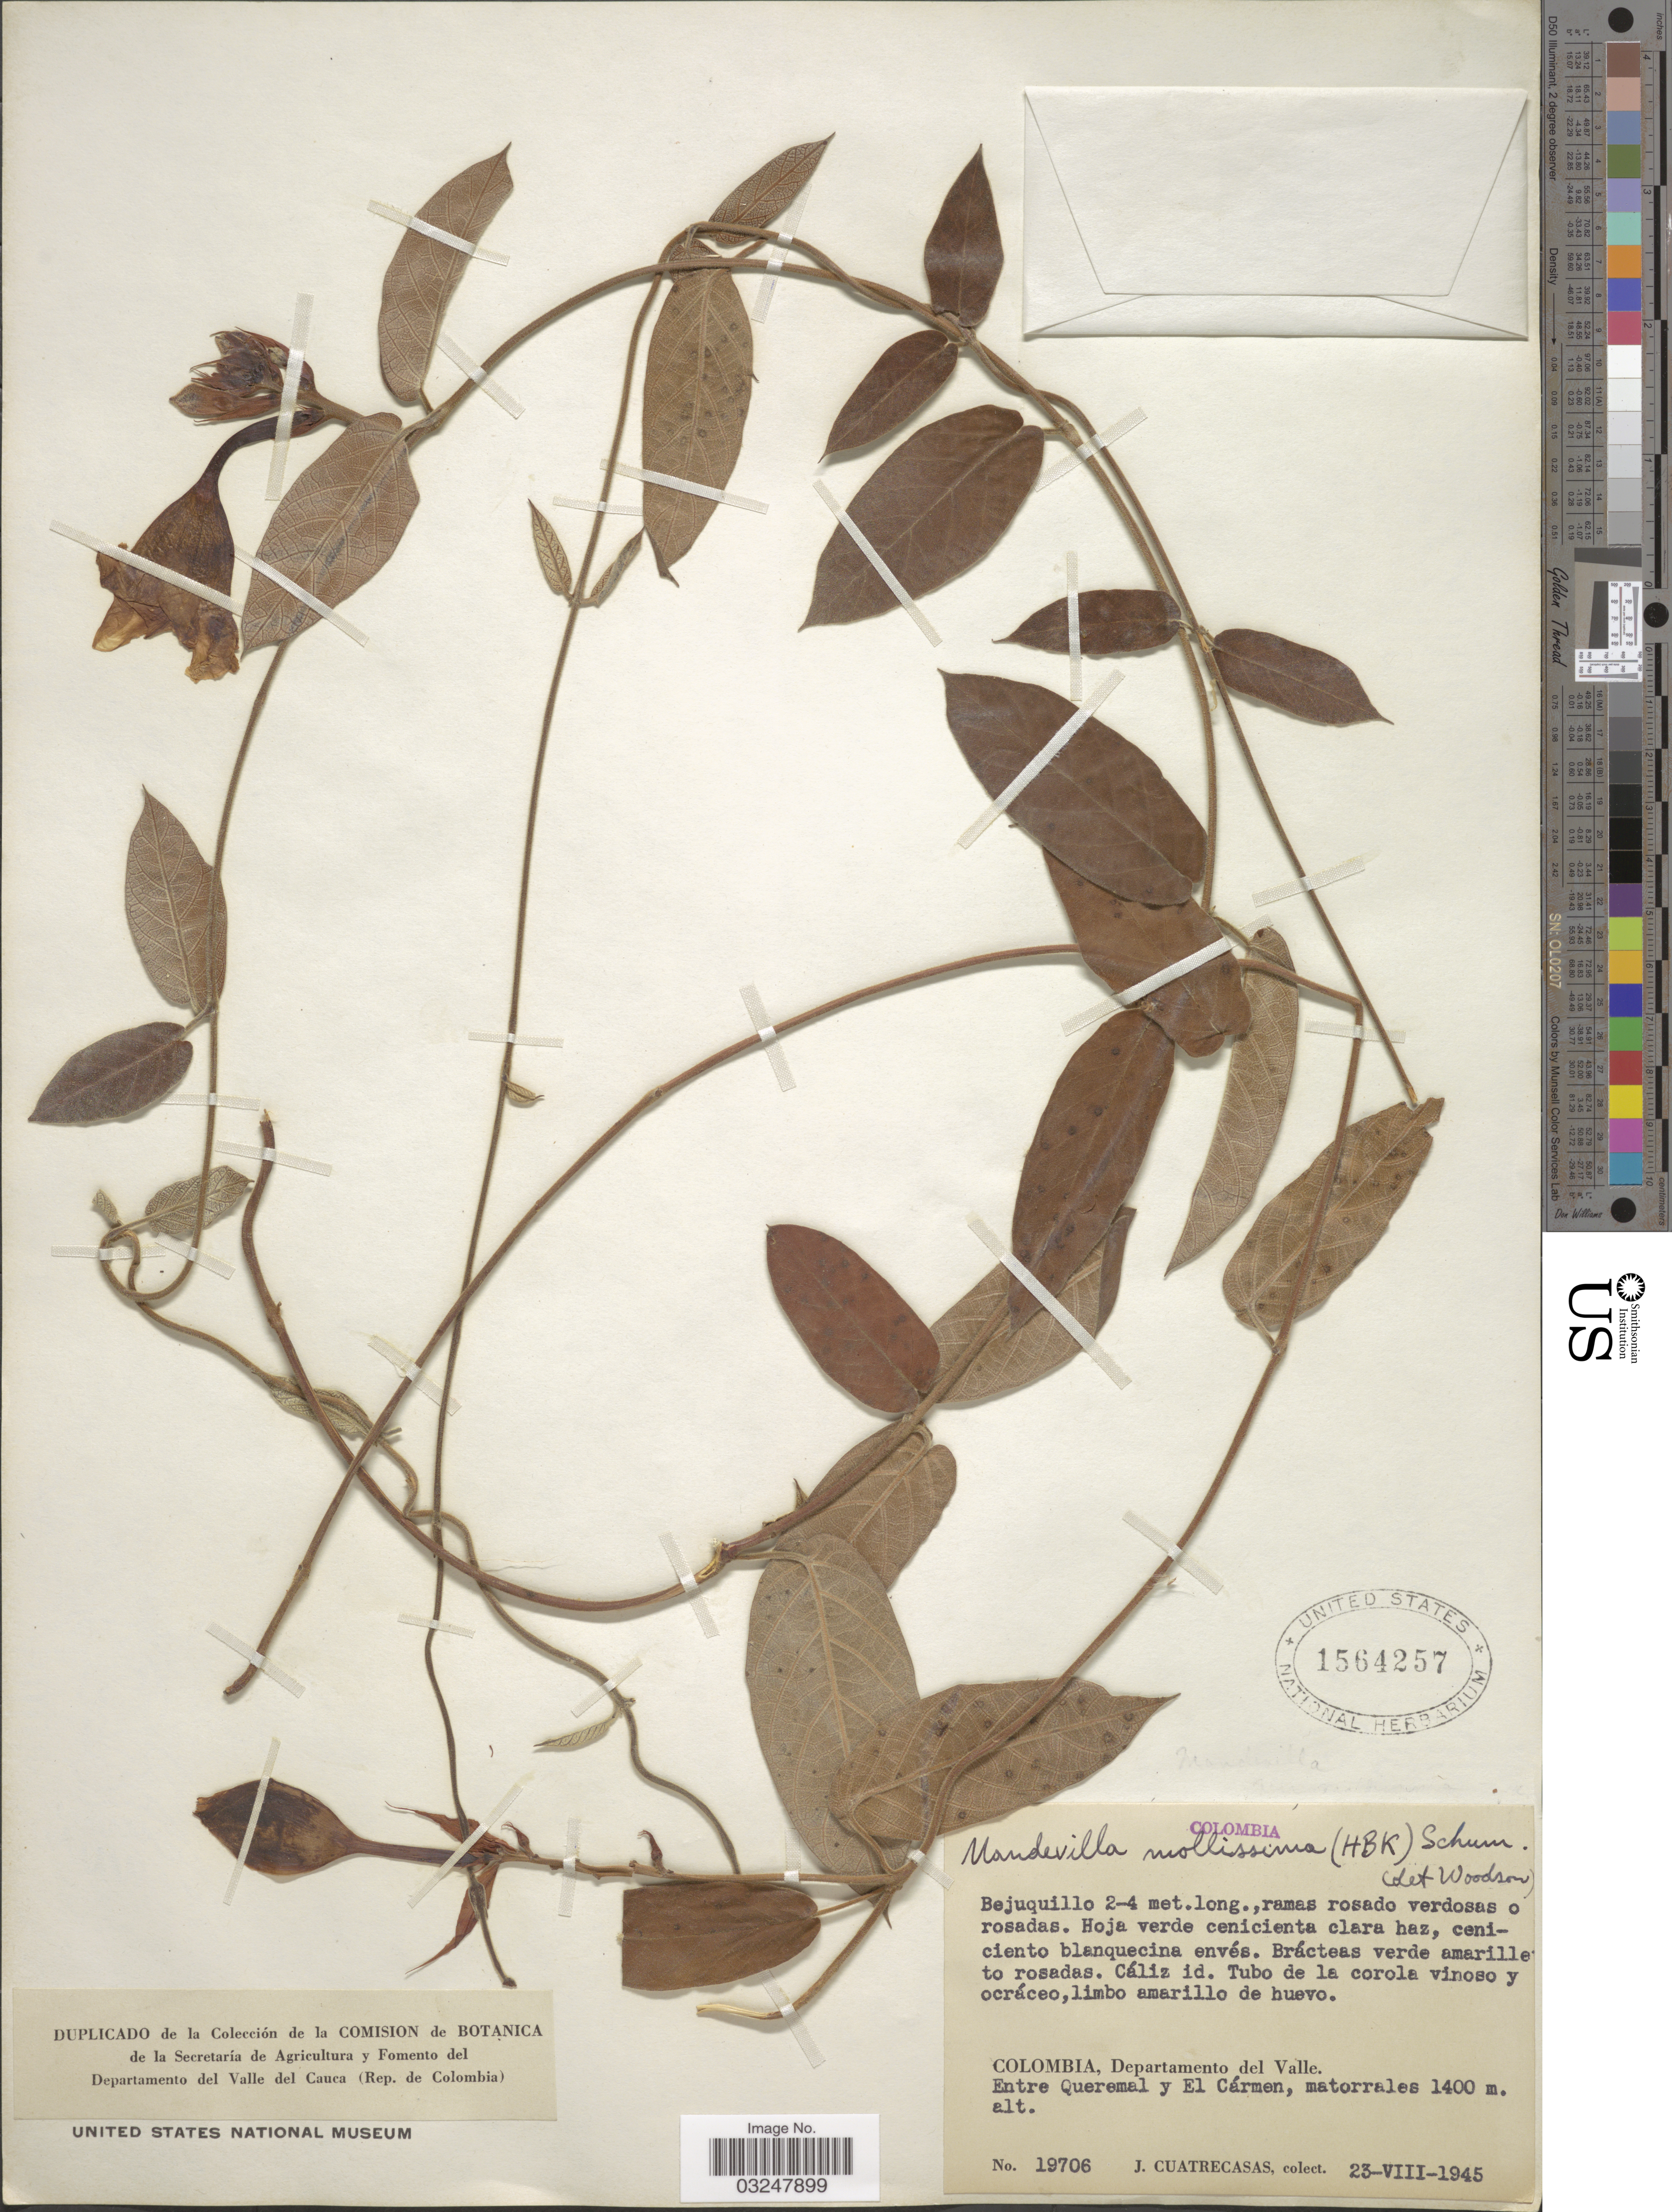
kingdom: Plantae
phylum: Tracheophyta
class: Magnoliopsida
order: Gentianales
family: Apocynaceae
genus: Mandevilla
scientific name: Mandevilla mollissima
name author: (Kunth) K. Schum.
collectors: J. Cuatrecasas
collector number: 19706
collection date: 1945-08-23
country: Colombia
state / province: Valle del Cauca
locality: Departamento del Valle, Entre Queremal y El Cármen, matorrales.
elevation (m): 1400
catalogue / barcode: US 1564257